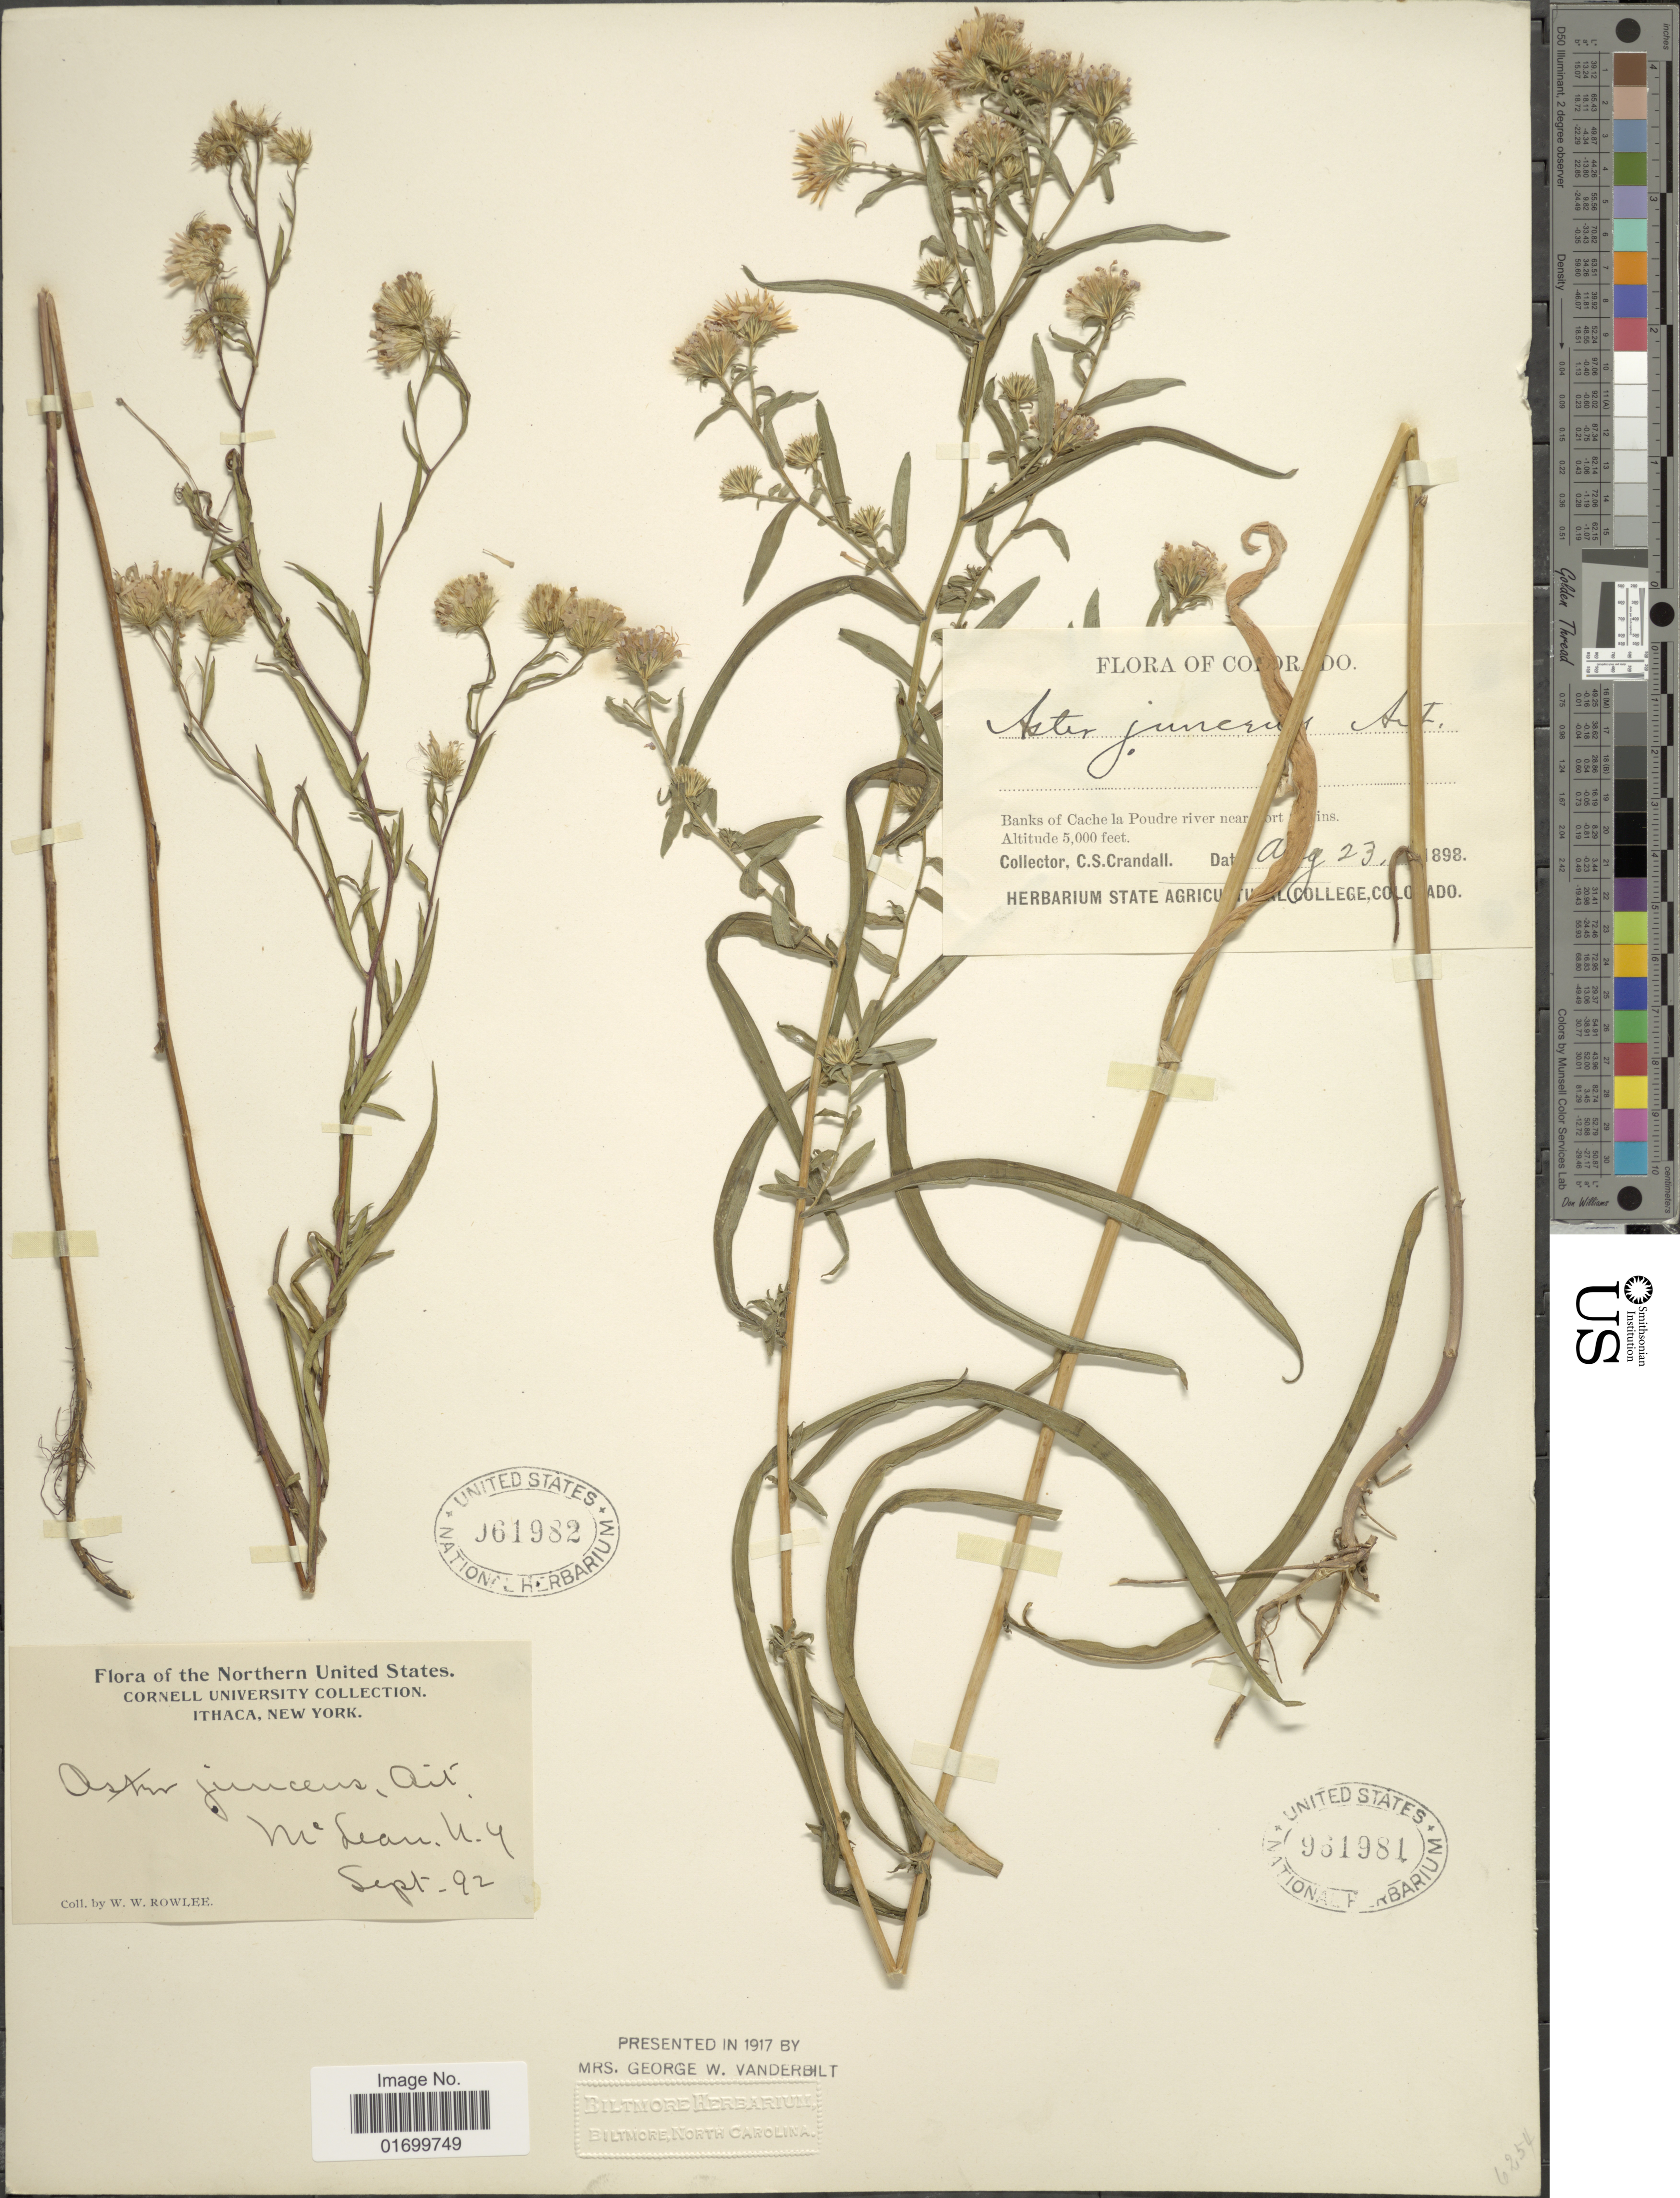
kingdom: Plantae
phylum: Tracheophyta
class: Magnoliopsida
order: Asterales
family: Asteraceae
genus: Symphyotrichum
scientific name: Symphyotrichum boreale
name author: (Torr. & A. Gray) Á. Löve & D. Löve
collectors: C. Crandall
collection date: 1898-08-23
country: United States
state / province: Colorado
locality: Banks of Cache la Poudre river near Fort Collins.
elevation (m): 1524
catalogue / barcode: US 961981-2